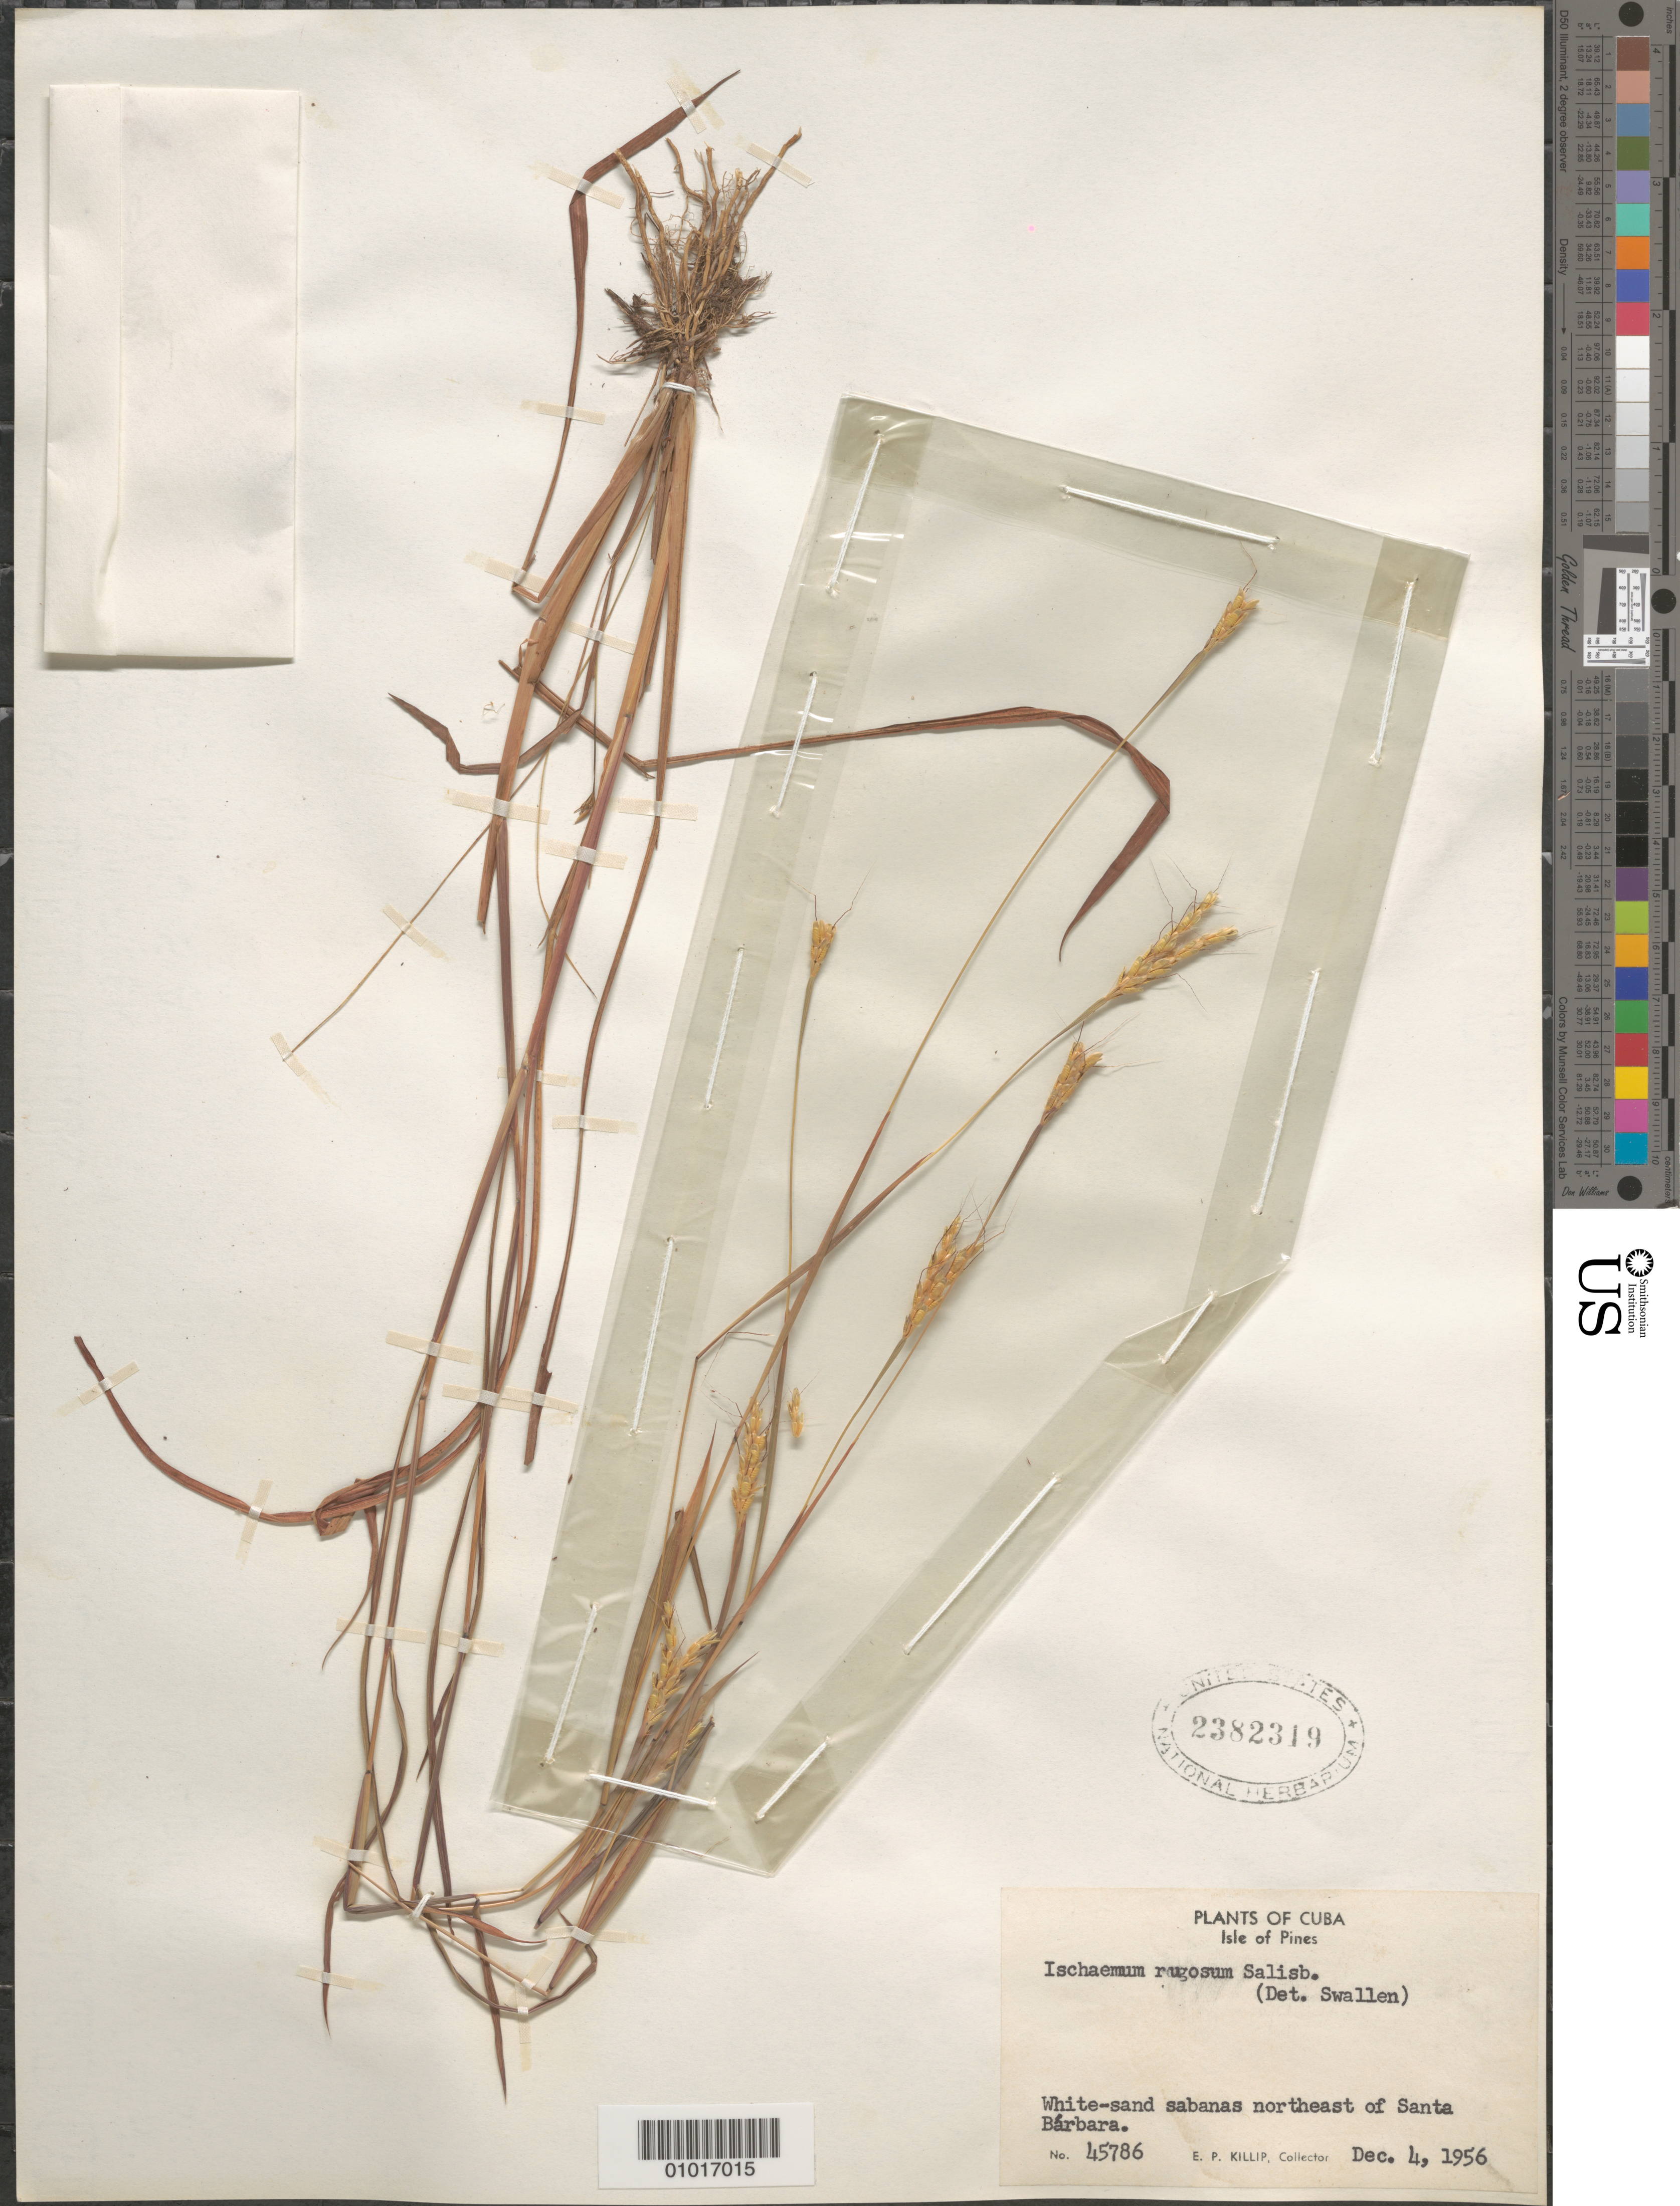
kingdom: Plantae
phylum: Tracheophyta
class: Liliopsida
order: Poales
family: Poaceae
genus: Ischaemum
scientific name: Ischaemum rugosum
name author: Salisb.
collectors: E. P. Killip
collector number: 45786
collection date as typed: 04 Dec 1956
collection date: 1956-12-04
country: Cuba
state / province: Isla de la Juventud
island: Isla de la Juventud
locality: White-sand sabanas northeast of Santa Barbara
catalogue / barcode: US 2382319